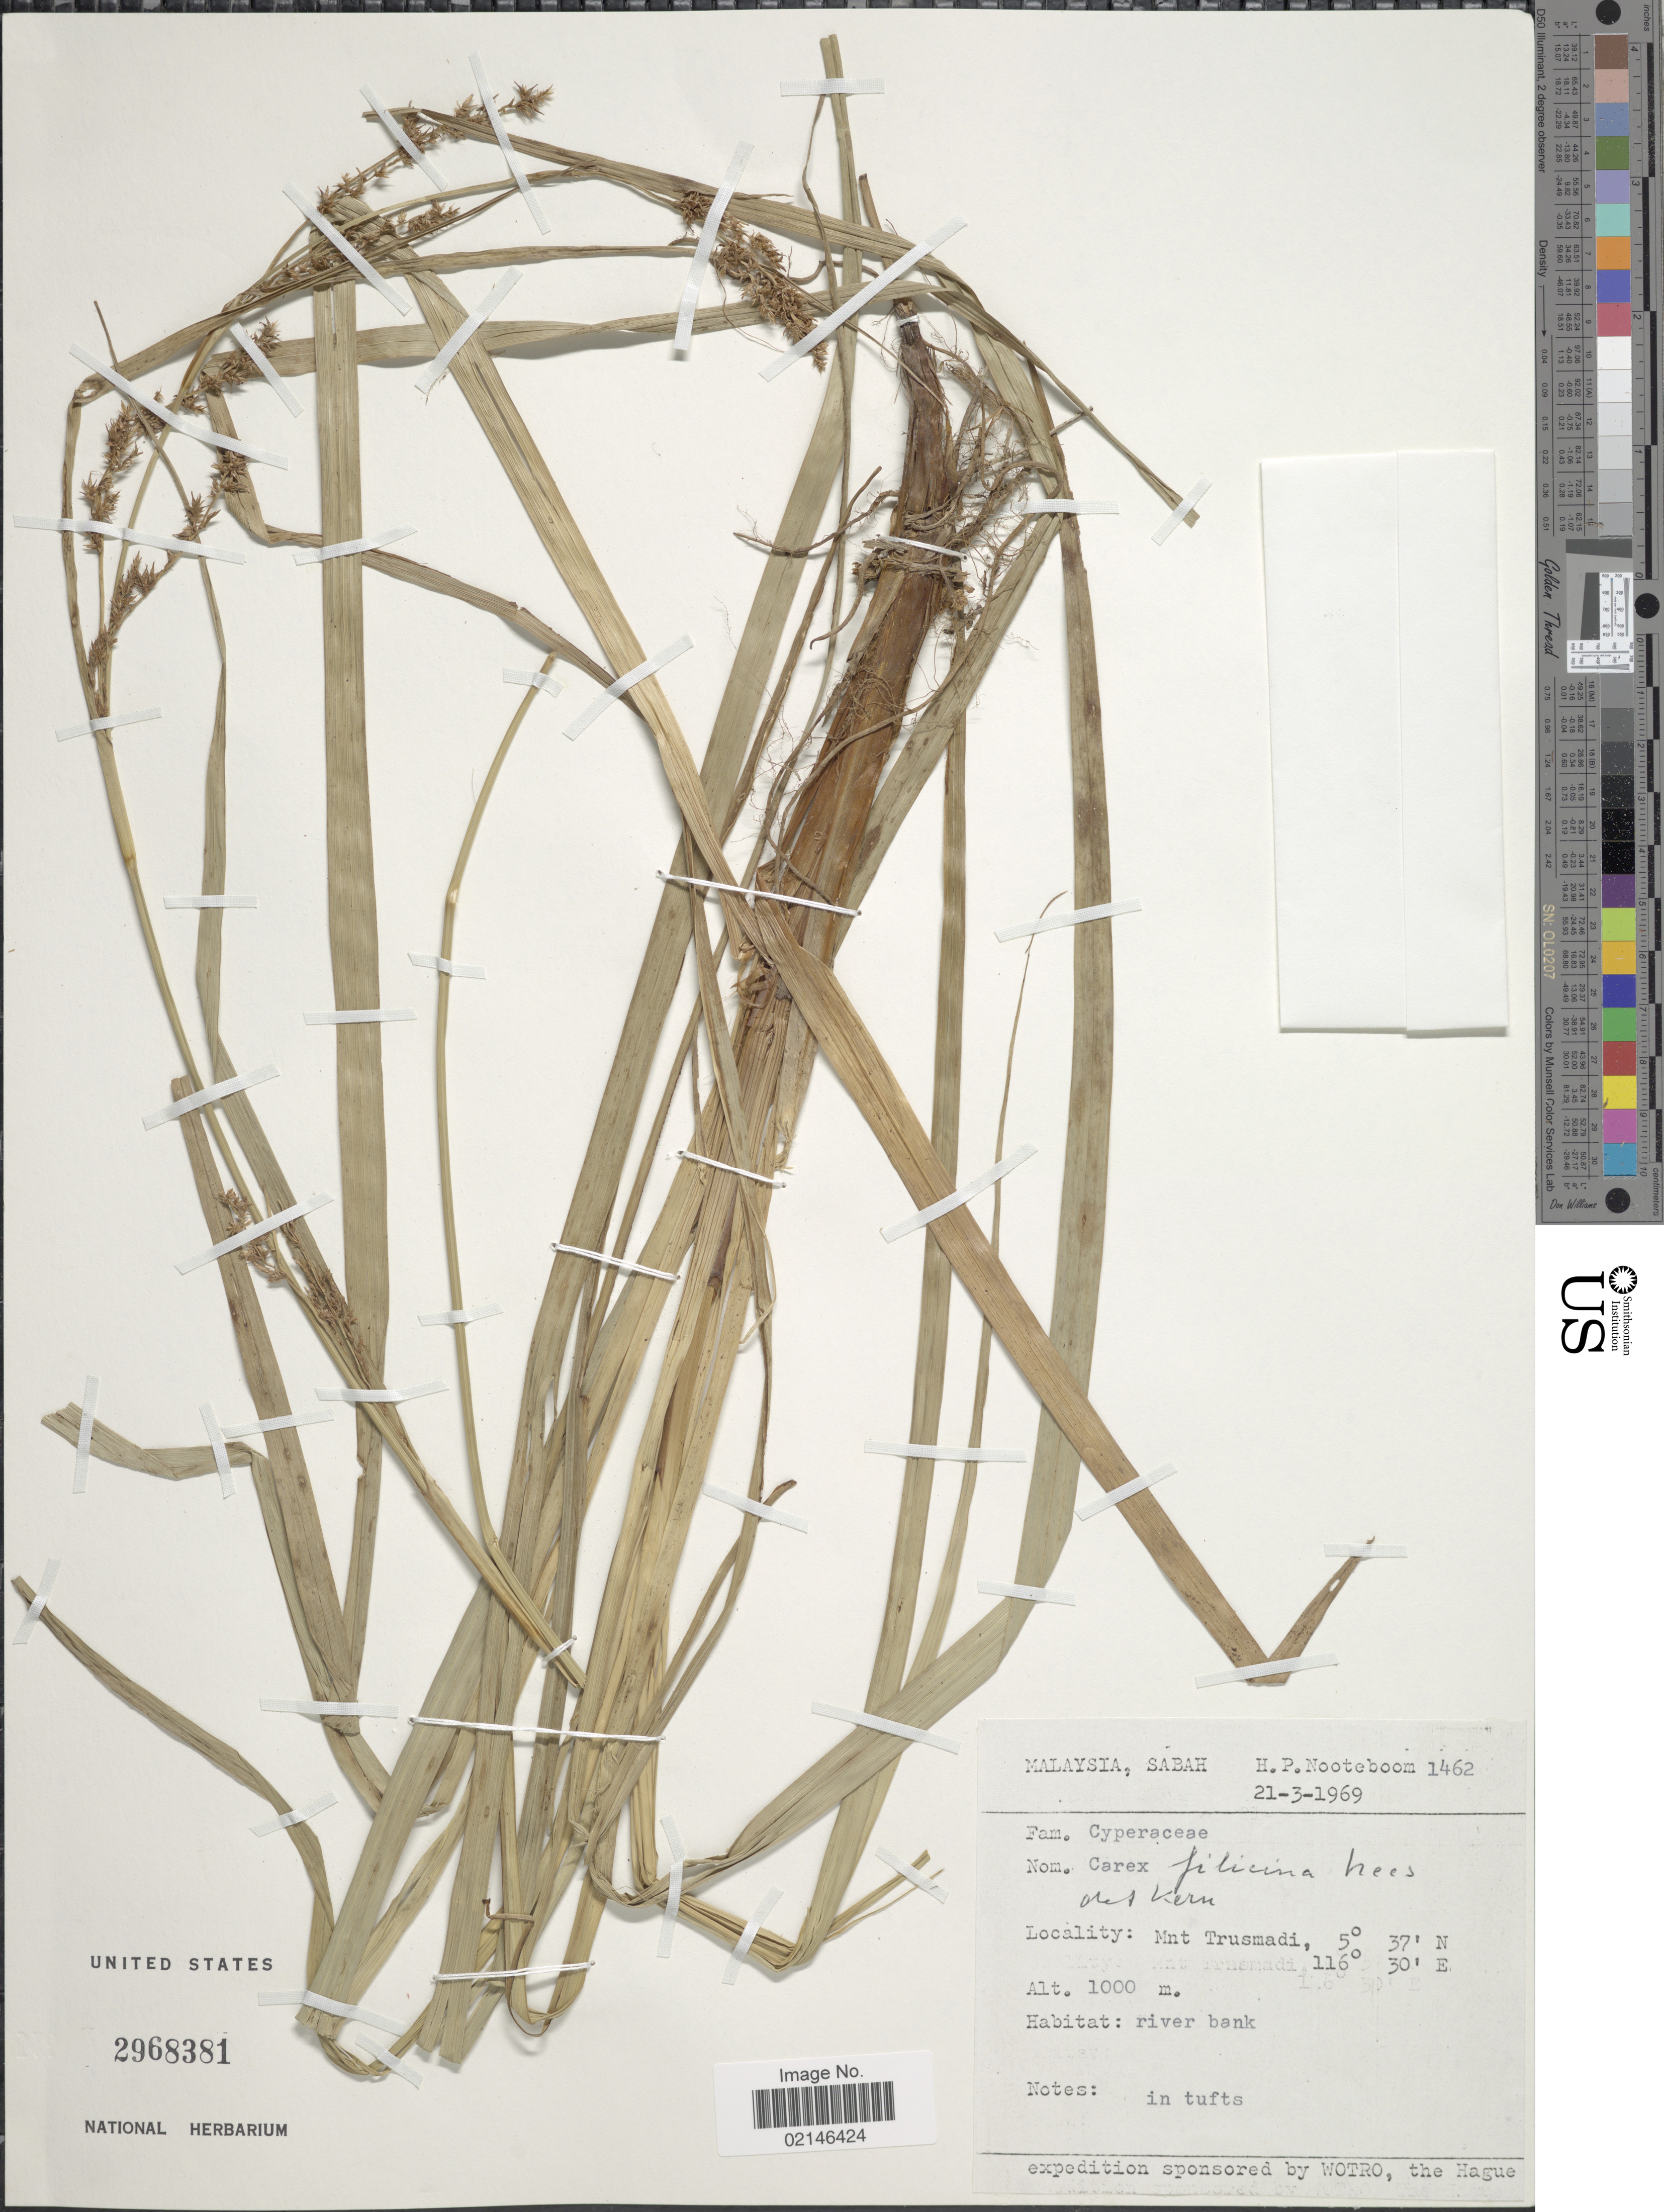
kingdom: Plantae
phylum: Tracheophyta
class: Liliopsida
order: Poales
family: Cyperaceae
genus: Carex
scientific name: Carex filicina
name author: Nees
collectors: H. P. Nooteboom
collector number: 1462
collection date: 1969-03-21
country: Malaysia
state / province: Sabah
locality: Mnt Trusmadi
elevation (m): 1000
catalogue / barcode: US 2968381